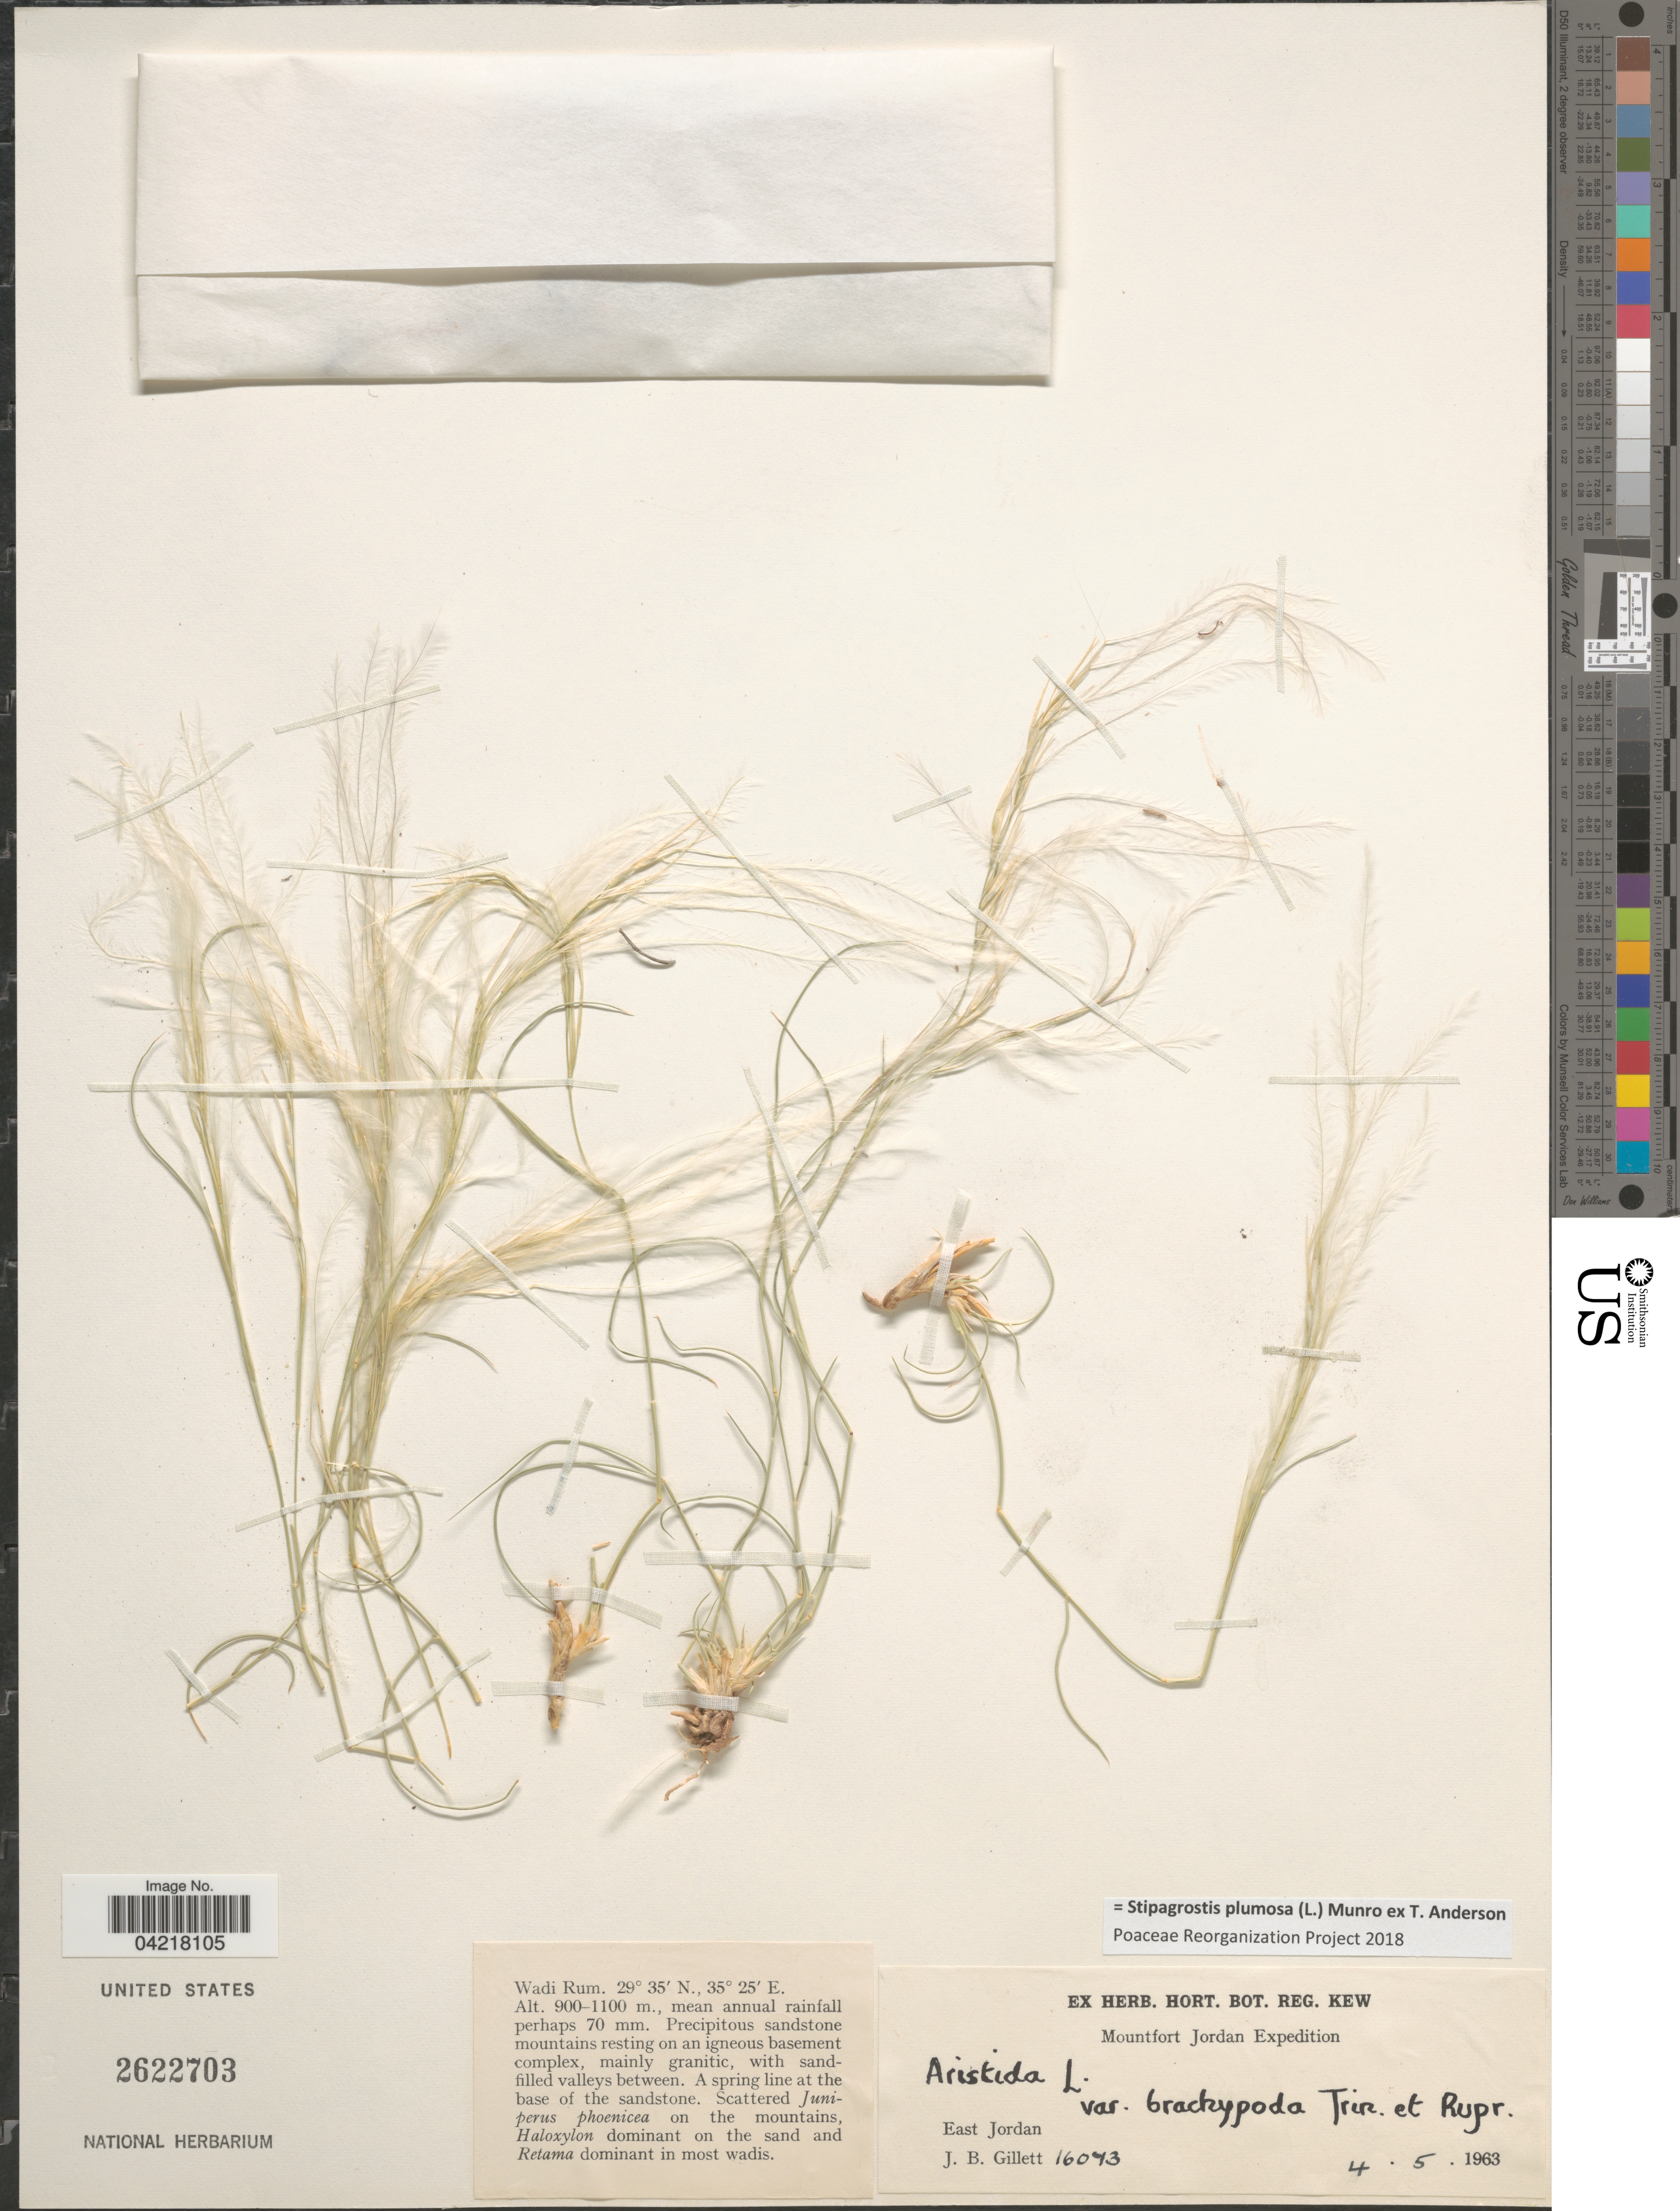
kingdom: Plantae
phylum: Tracheophyta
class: Liliopsida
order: Poales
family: Poaceae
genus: Stipagrostis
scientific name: Stipagrostis plumosa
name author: (L.) Munro ex T. Anderson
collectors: J. B. Gillett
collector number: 16073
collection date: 1963-05-04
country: Jordan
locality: Mountfort Jordan Expedition. East Jordan. Wadi Rum.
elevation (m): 900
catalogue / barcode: US 2622703